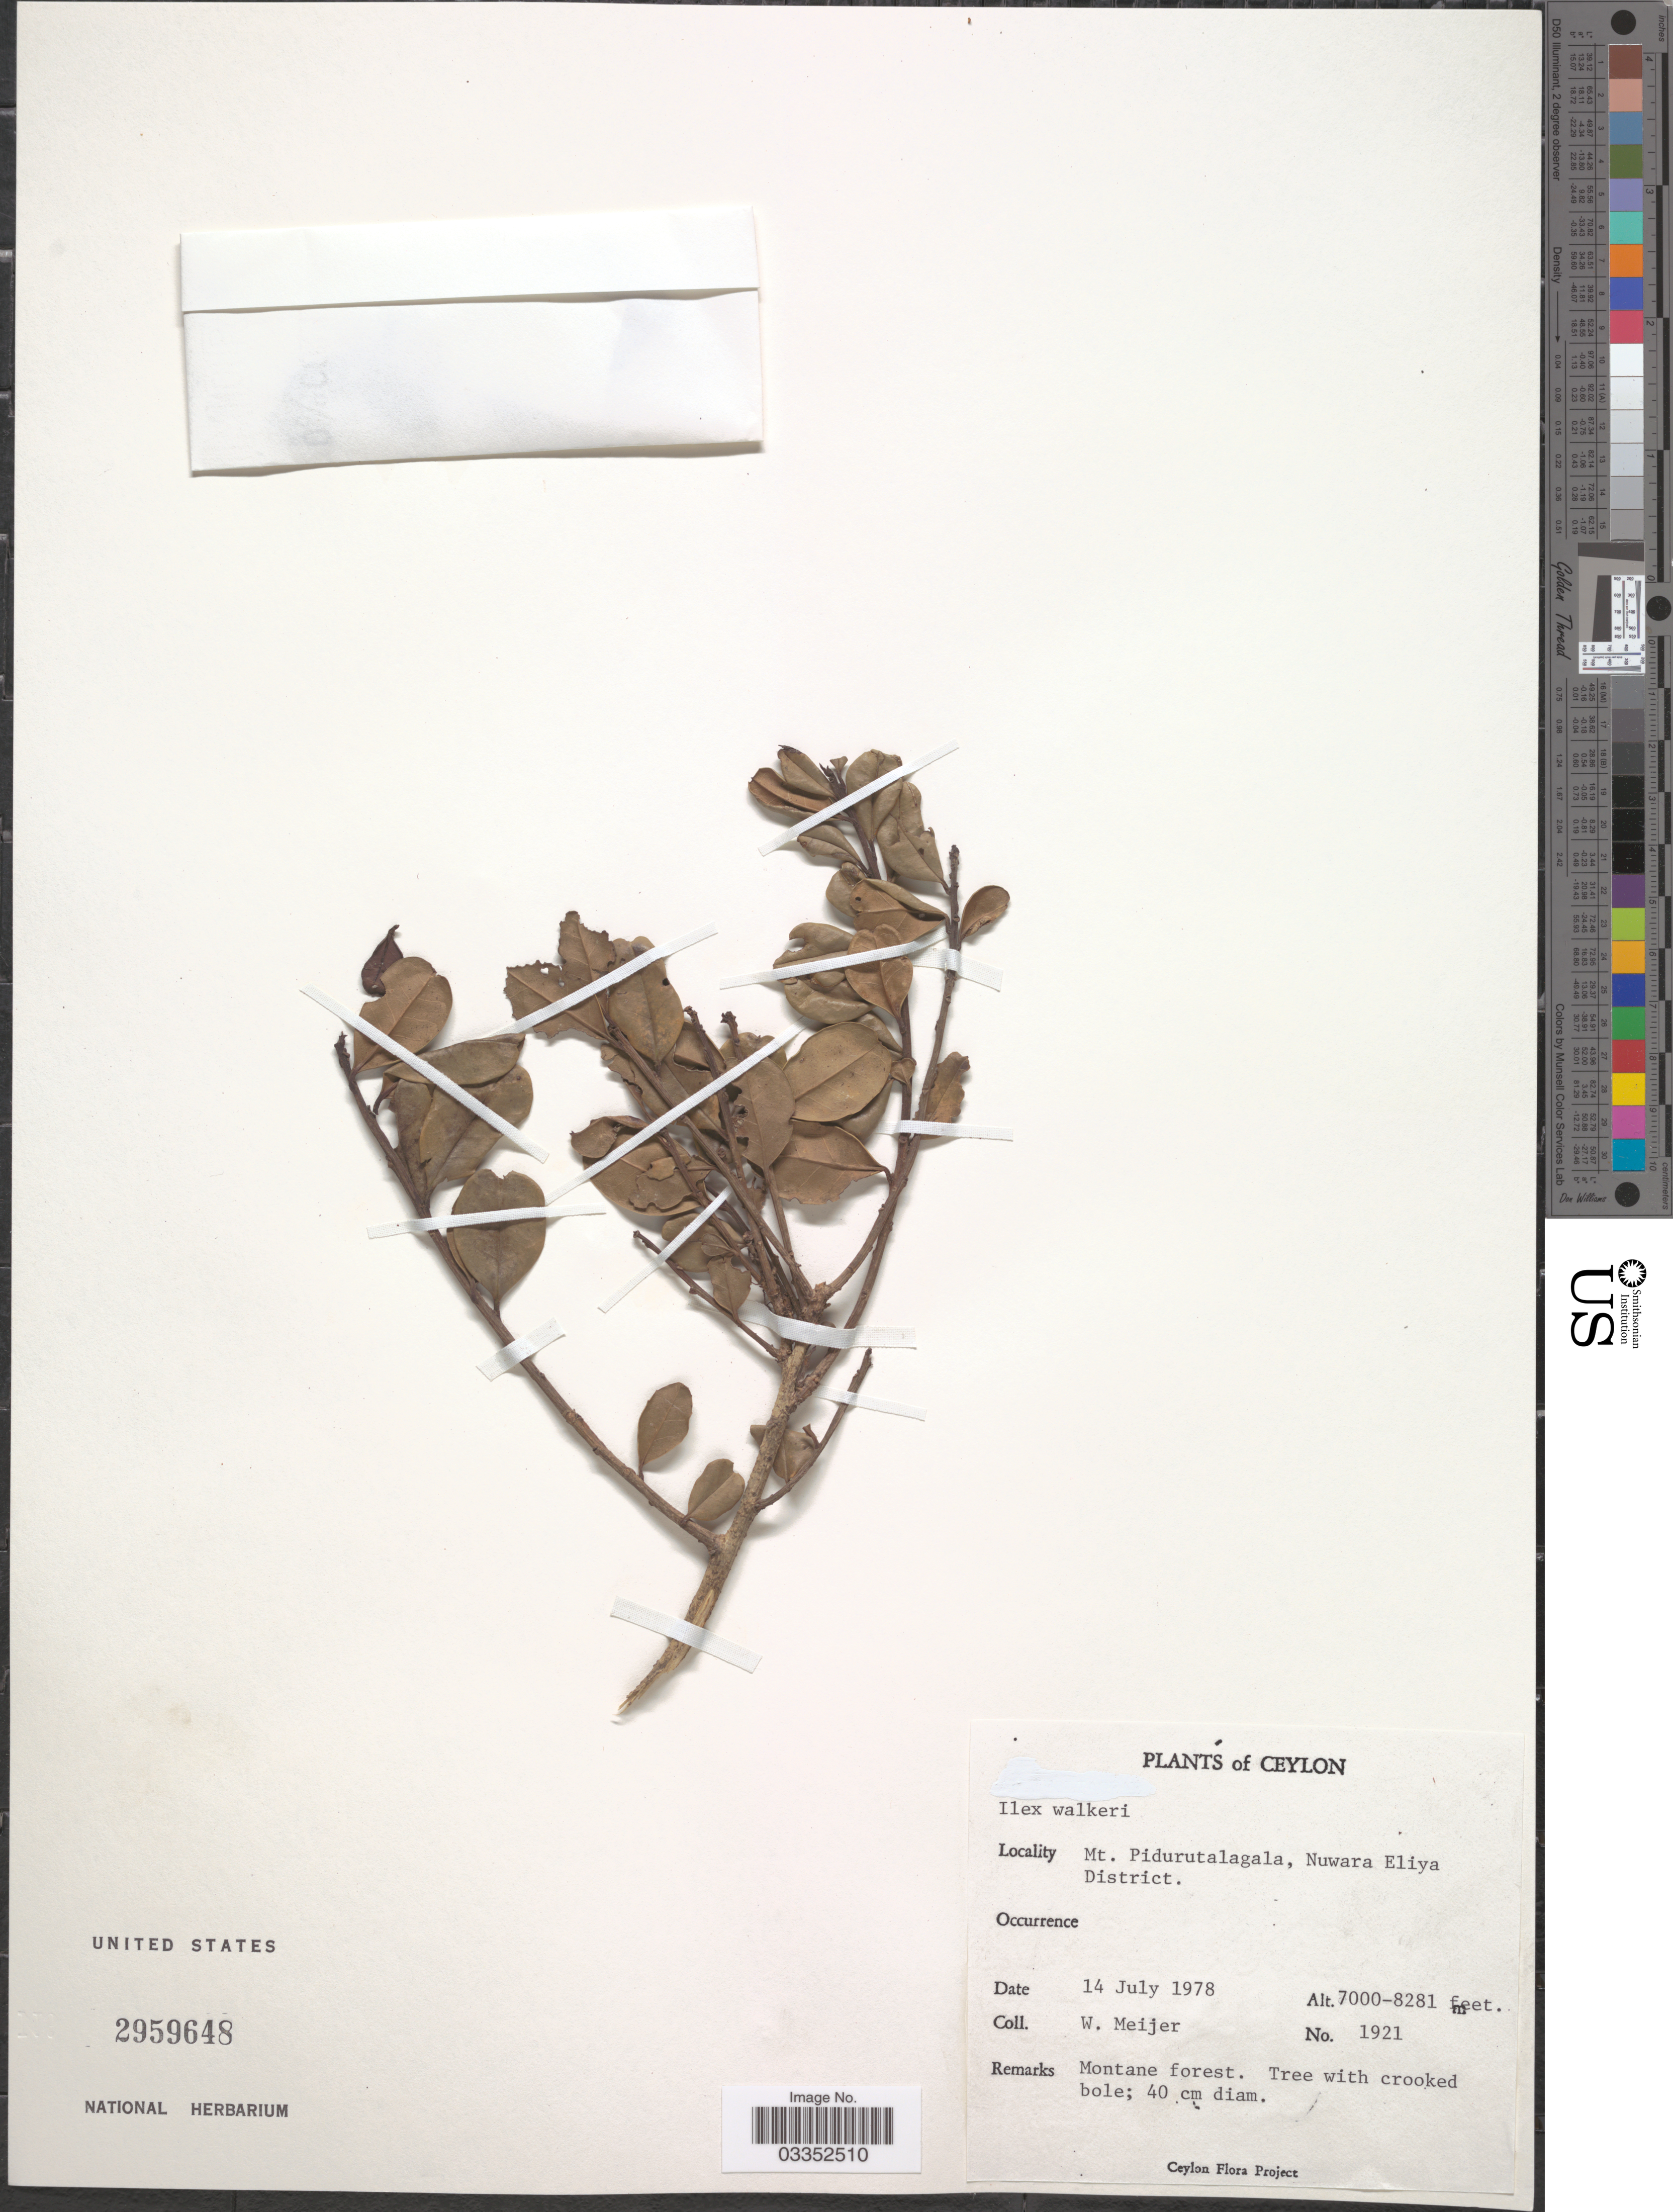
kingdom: Plantae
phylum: Tracheophyta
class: Magnoliopsida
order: Aquifoliales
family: Aquifoliaceae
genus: Ilex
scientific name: Ilex walkeri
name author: W. Wight & Gardner ex Thwaites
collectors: W. Meijer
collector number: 1921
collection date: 1978-07-14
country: Sri Lanka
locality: Ceylon, Mt. Pidurutalagala, Nuwara Eliya District.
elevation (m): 2134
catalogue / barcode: US 2959648